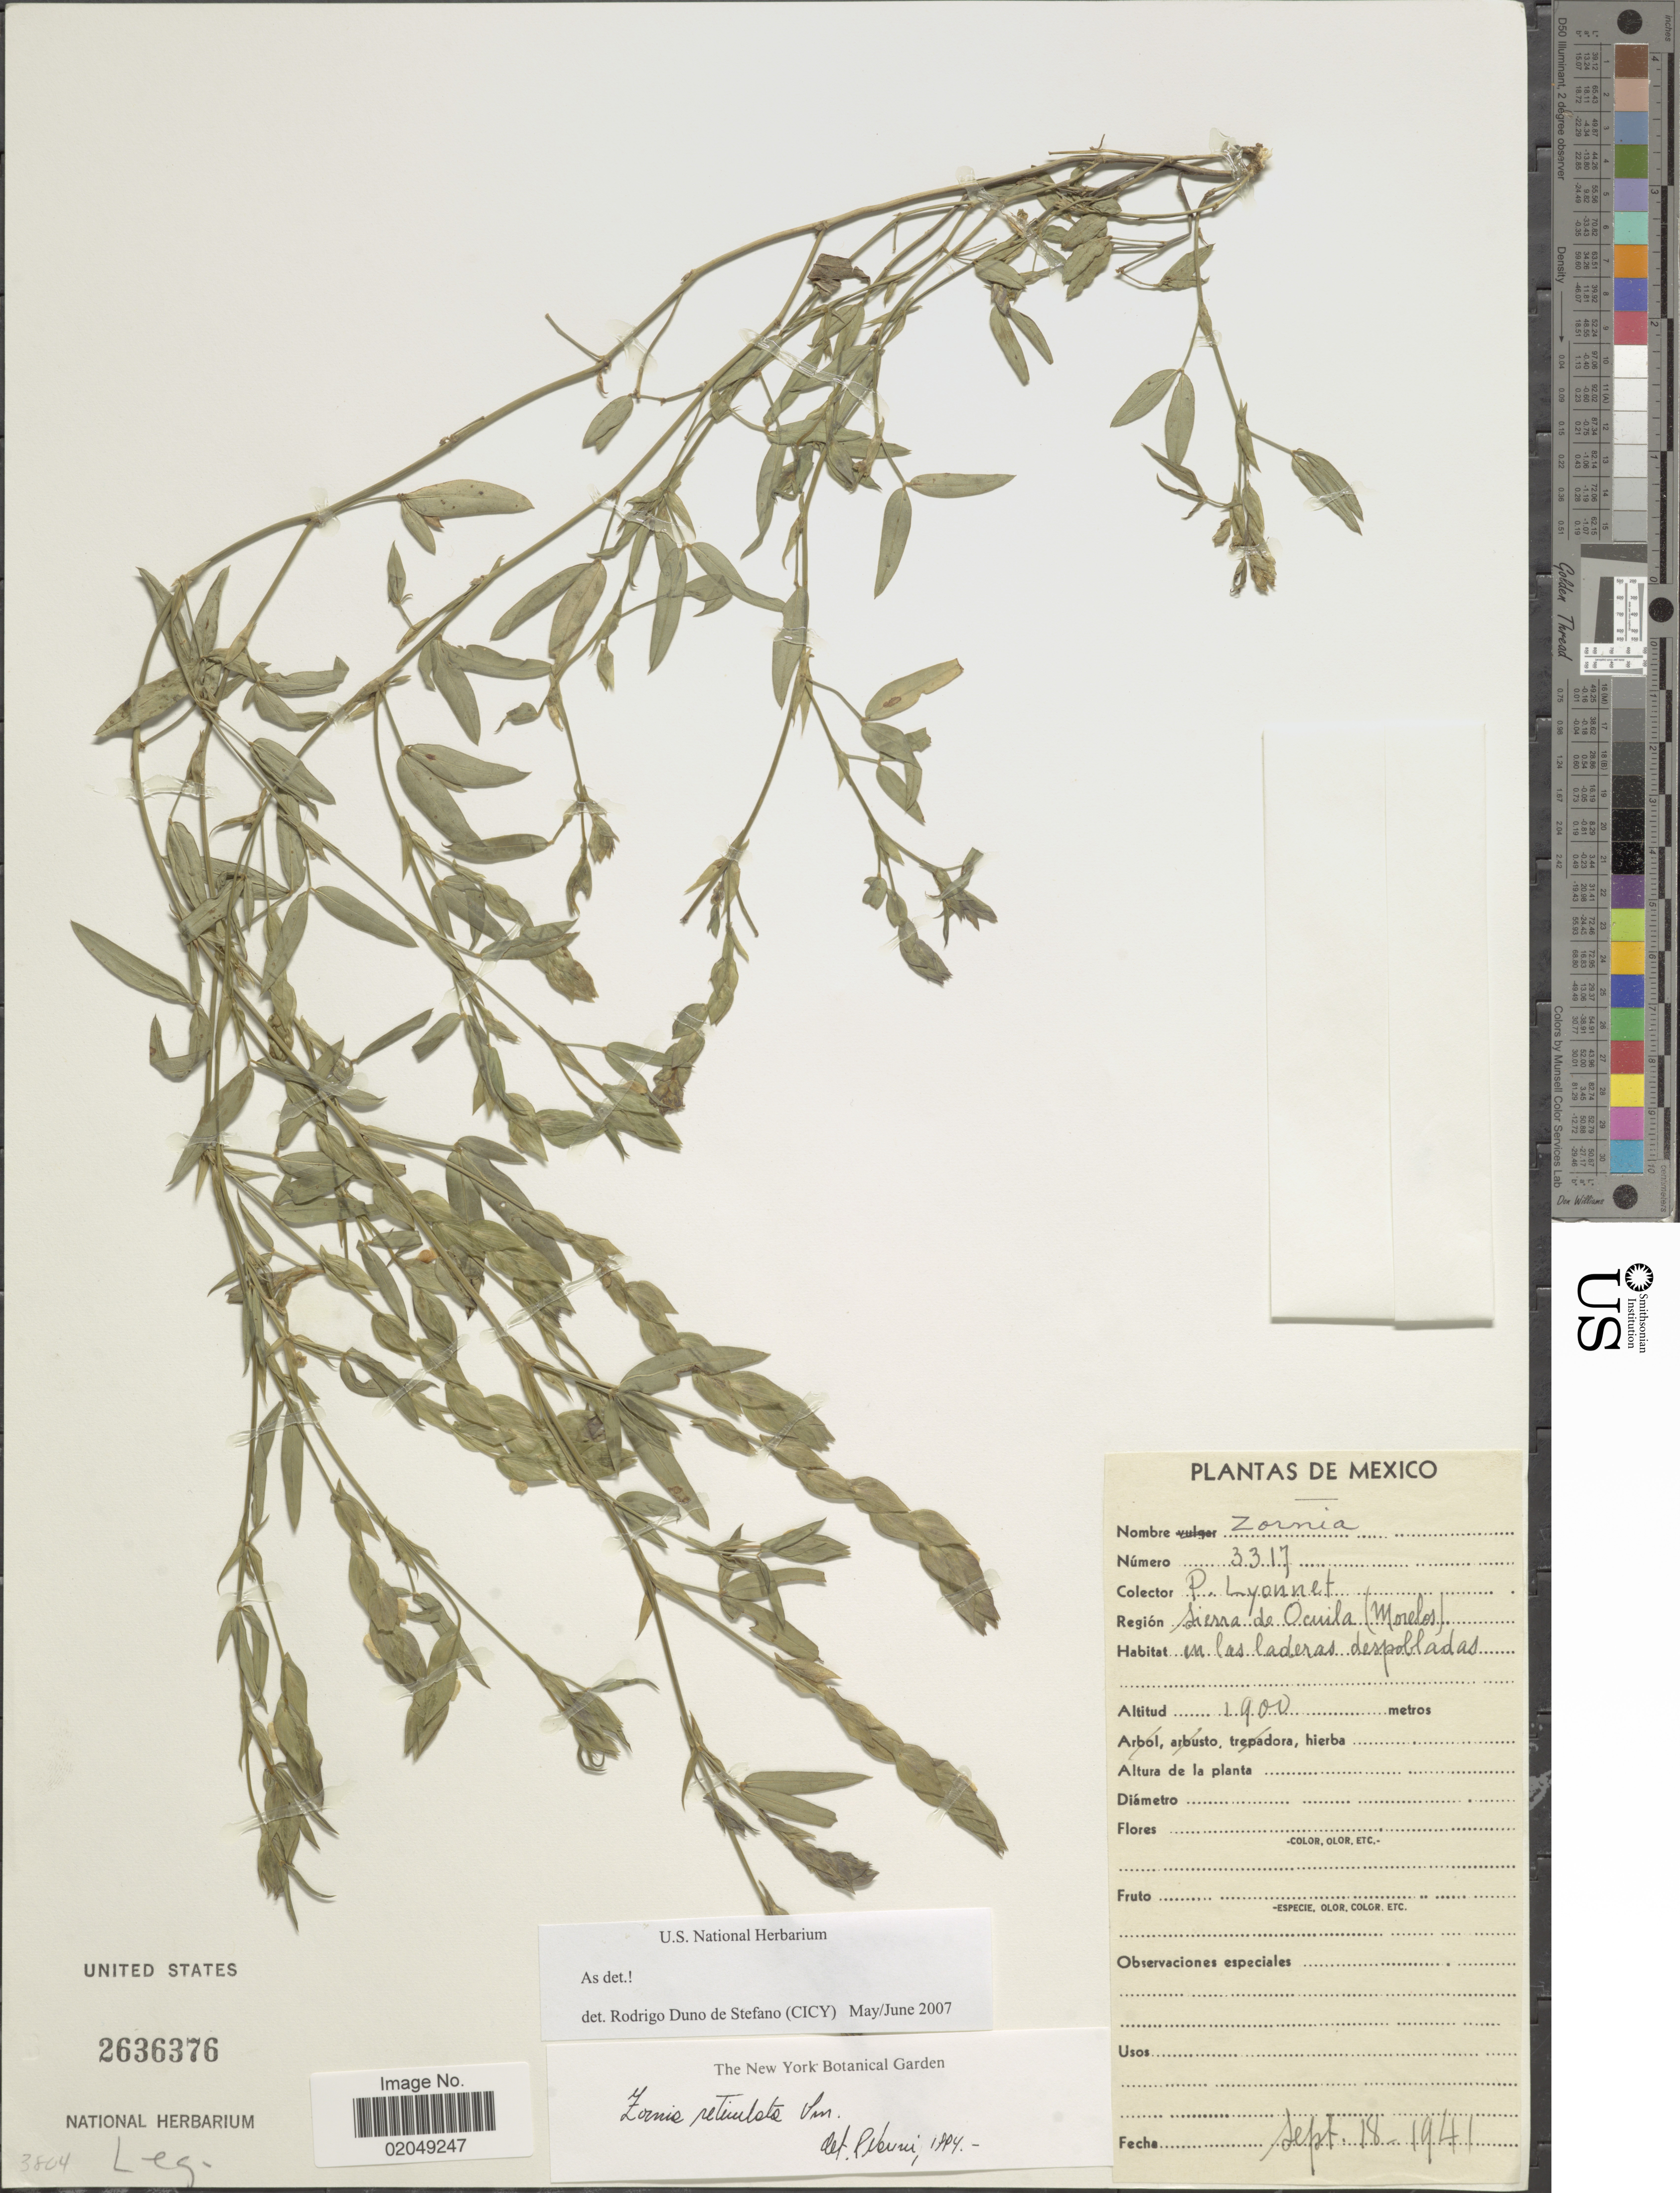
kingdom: Plantae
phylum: Tracheophyta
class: Magnoliopsida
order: Fabales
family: Fabaceae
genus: Zornia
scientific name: Zornia reticulata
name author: Sm.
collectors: P. Lyonnet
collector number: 3317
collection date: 1941-09-18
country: Mexico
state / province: Morelos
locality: Sierra de Ocuila, en las laderas despobladas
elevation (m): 1900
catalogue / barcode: US 2636376